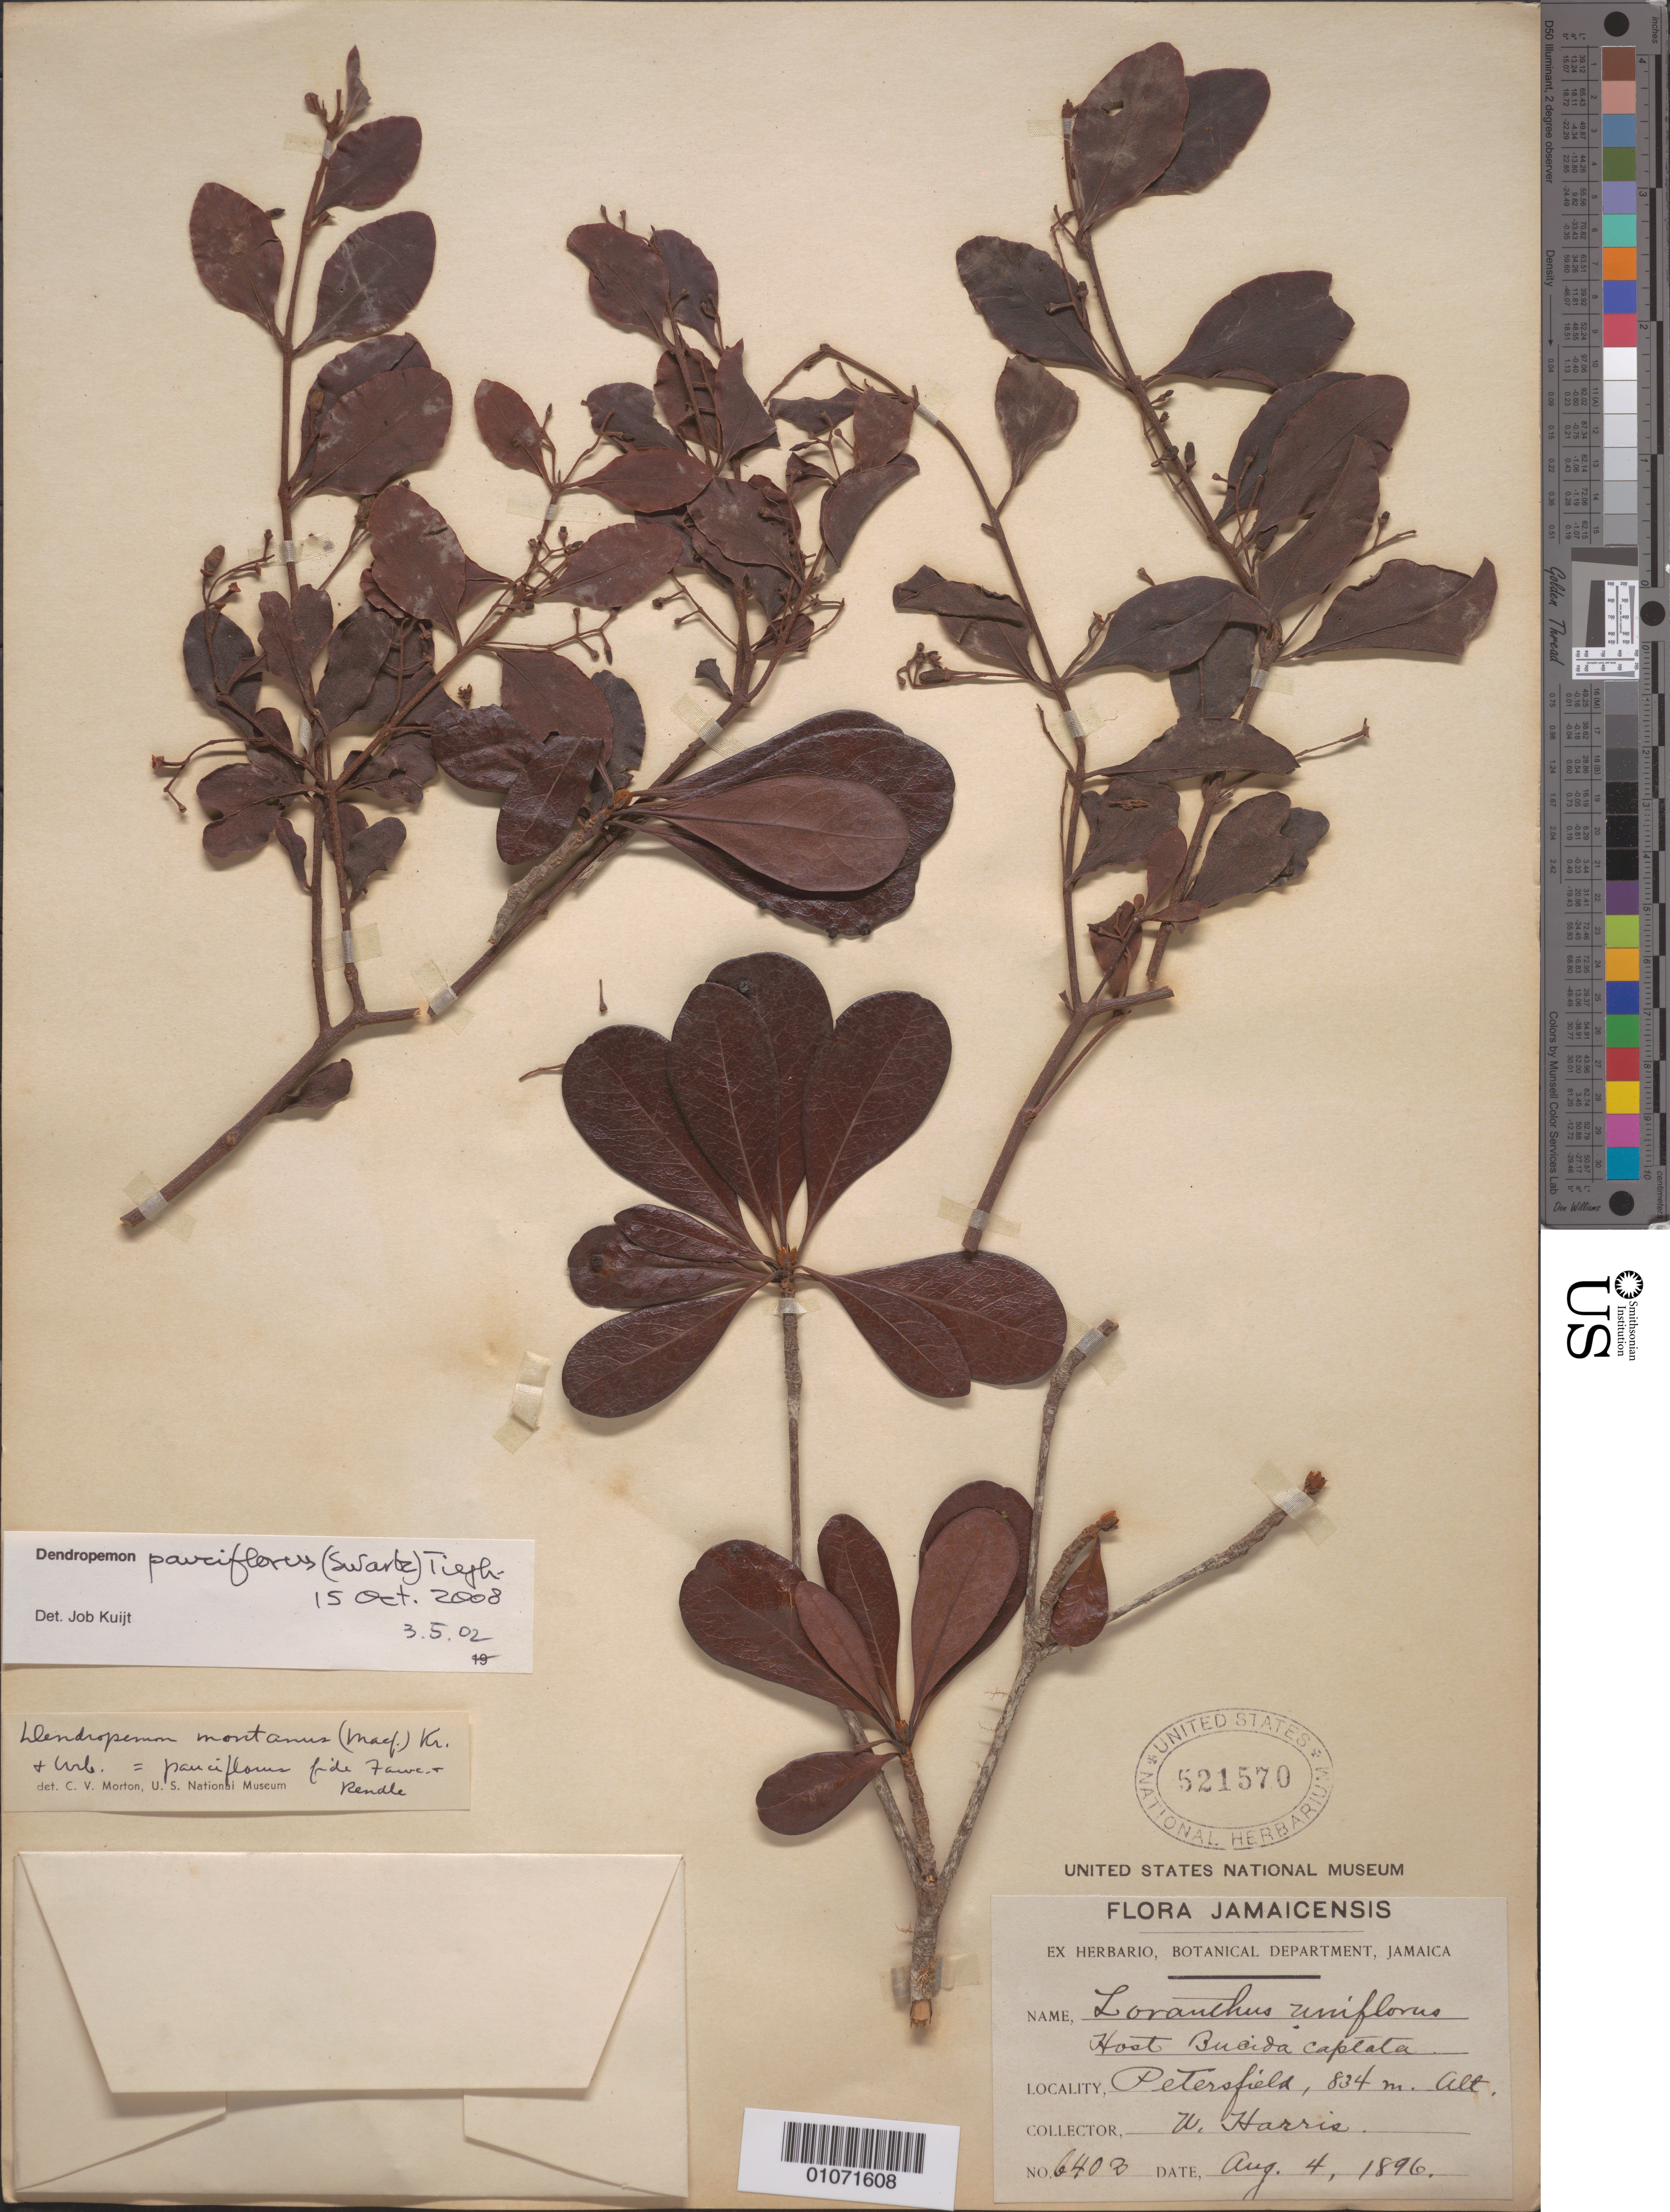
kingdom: Plantae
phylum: Tracheophyta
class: Magnoliopsida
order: Santalales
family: Loranthaceae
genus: Dendropemon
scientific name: Dendropemon parvifolius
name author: (Sw.) Steud.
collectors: W. Harris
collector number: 6403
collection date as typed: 04 Aug 1896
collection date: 1896-08-04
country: Jamaica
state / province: Westmoreland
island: Jamaica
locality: Petersfield.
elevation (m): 834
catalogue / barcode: US 521570